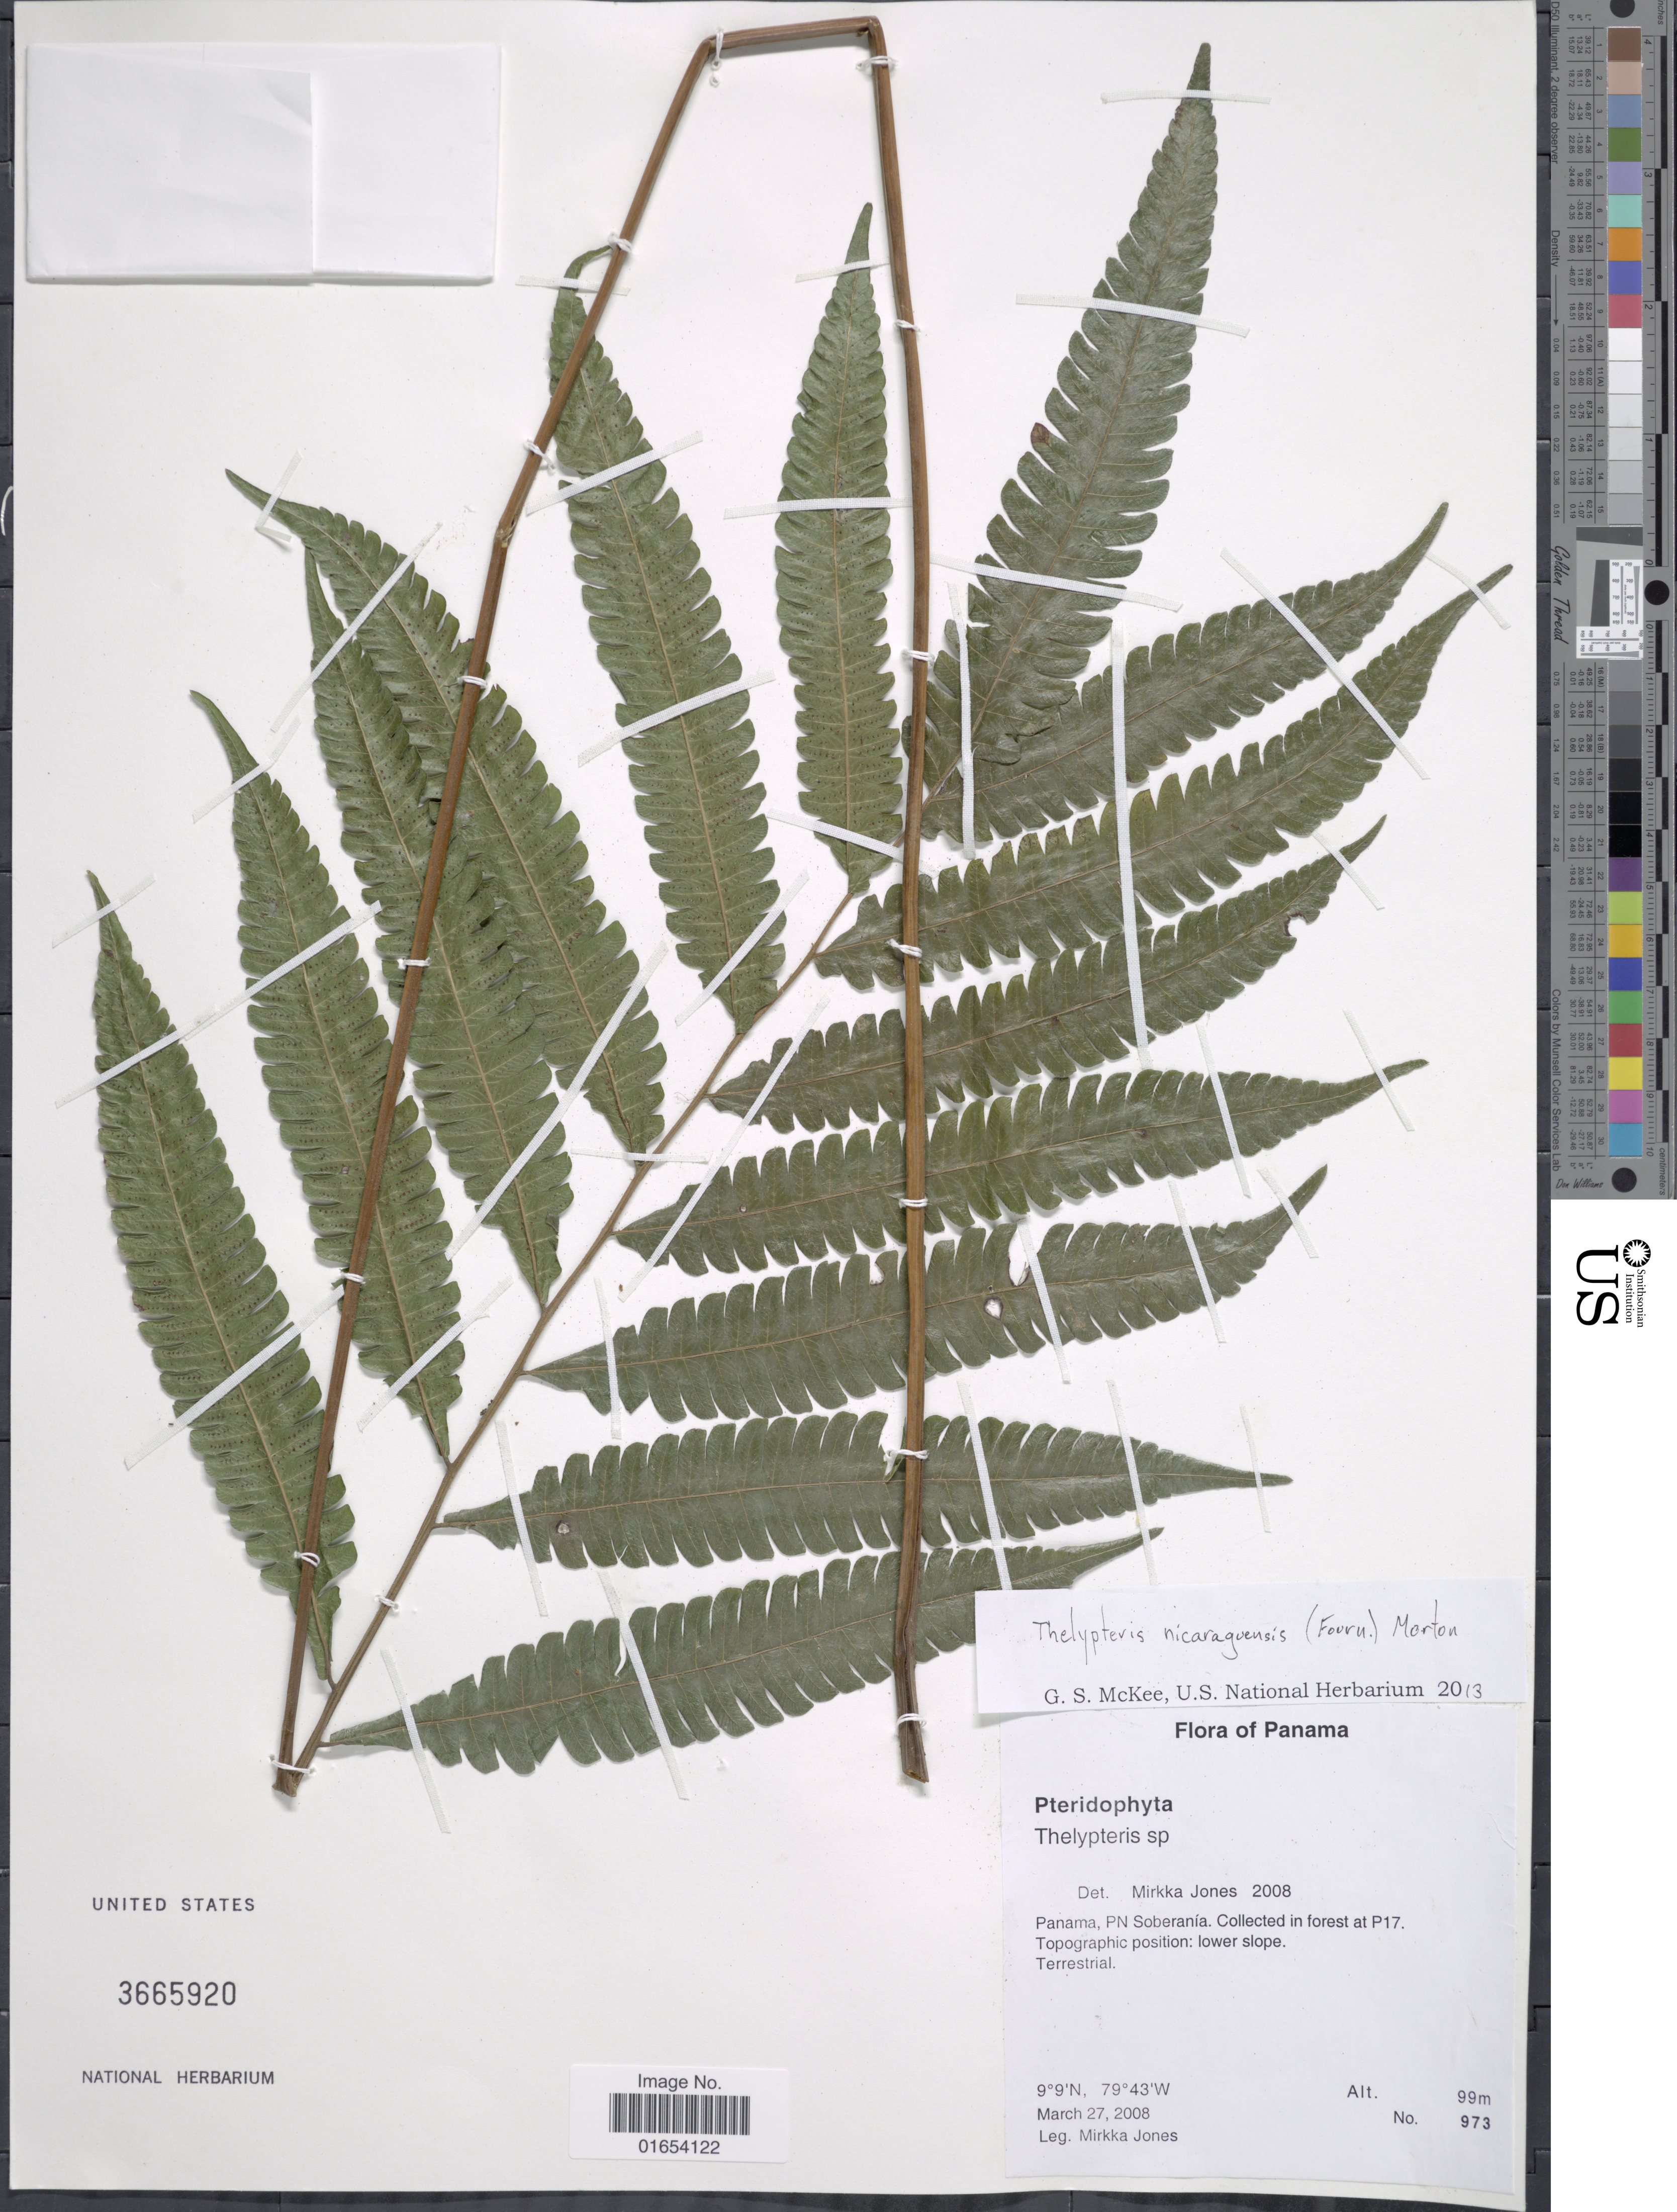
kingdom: Plantae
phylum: Tracheophyta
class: Polypodiopsida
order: Polypodiales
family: Thelypteridaceae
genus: Goniopteris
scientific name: Goniopteris nicaraguensis (C. Chr.) comb. nov., ined 2015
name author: (C. Chr.)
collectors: M. Jones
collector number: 973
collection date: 2008-03-27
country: Panama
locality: PN soberania. Collected in forest at P17.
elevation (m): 99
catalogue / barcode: US 3665920